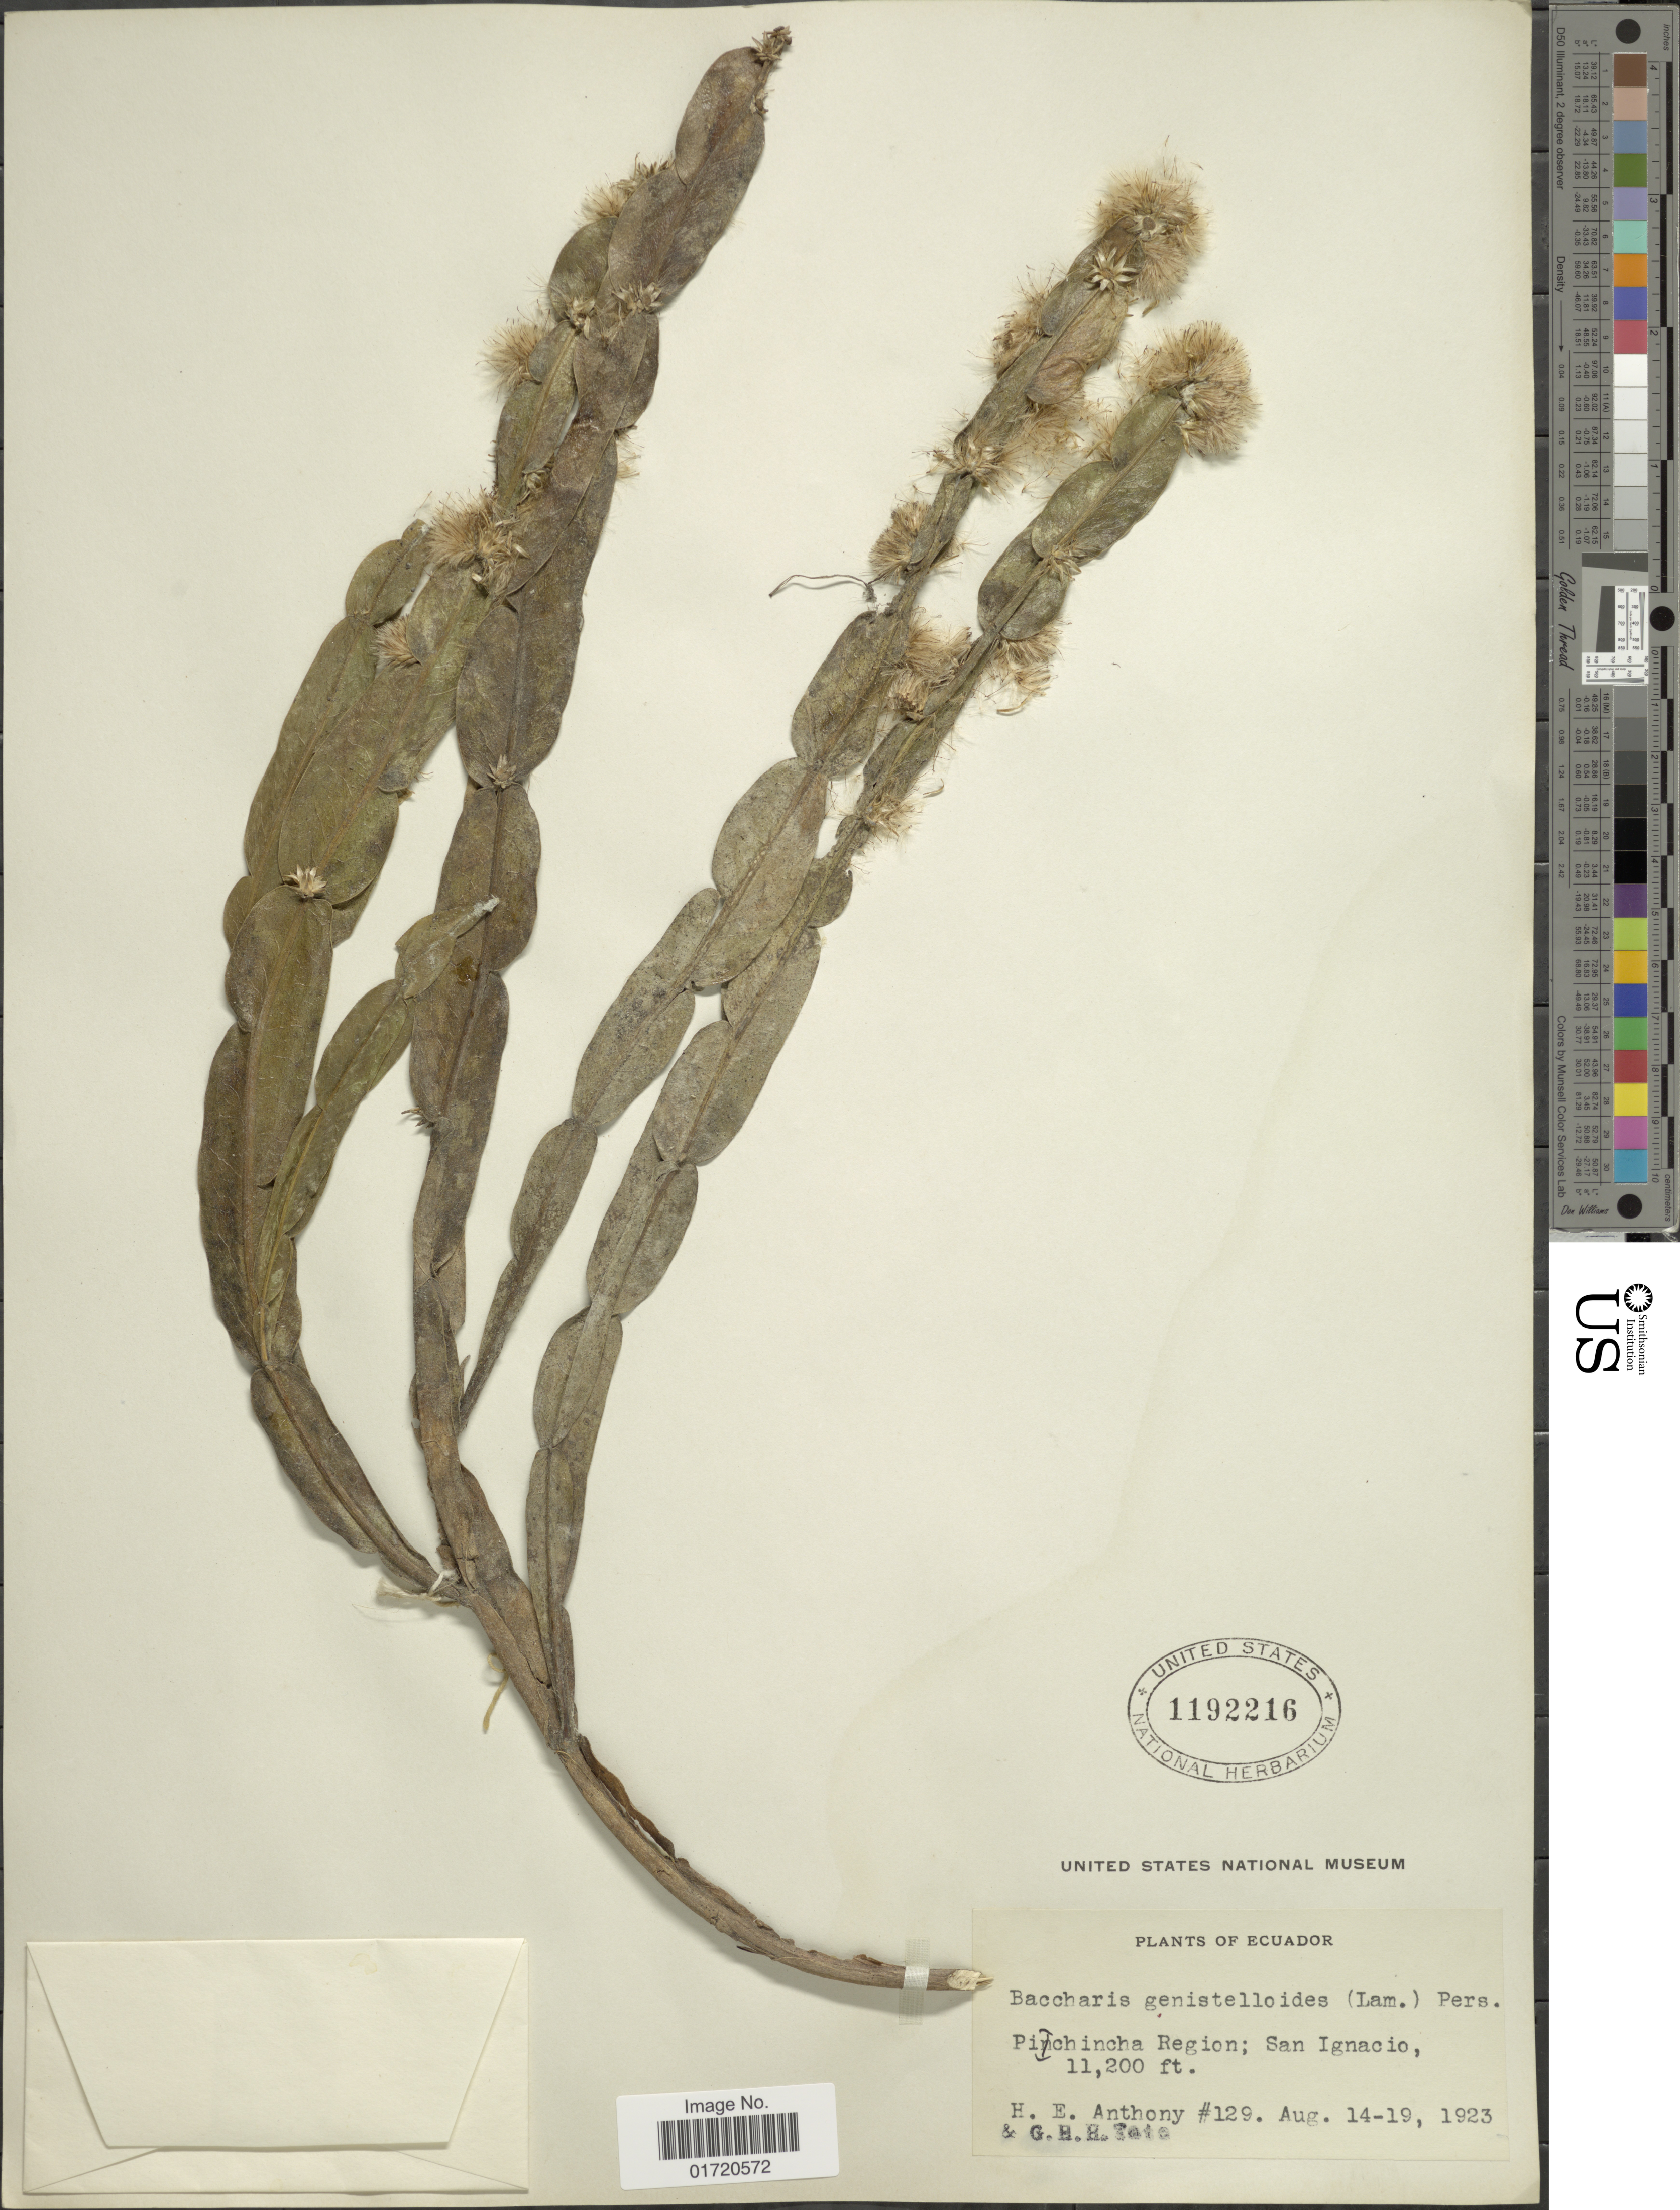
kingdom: Plantae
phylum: Tracheophyta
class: Magnoliopsida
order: Asterales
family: Asteraceae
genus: Baccharis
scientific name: Baccharis genistelloides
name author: (Lam.) Pers.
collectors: H. E. Anthony & G. H. H.Tate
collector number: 129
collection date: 1923-08-14/1923-08-19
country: Ecuador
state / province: Pichincha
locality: San Ignacio.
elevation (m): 3414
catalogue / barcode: US 1192216